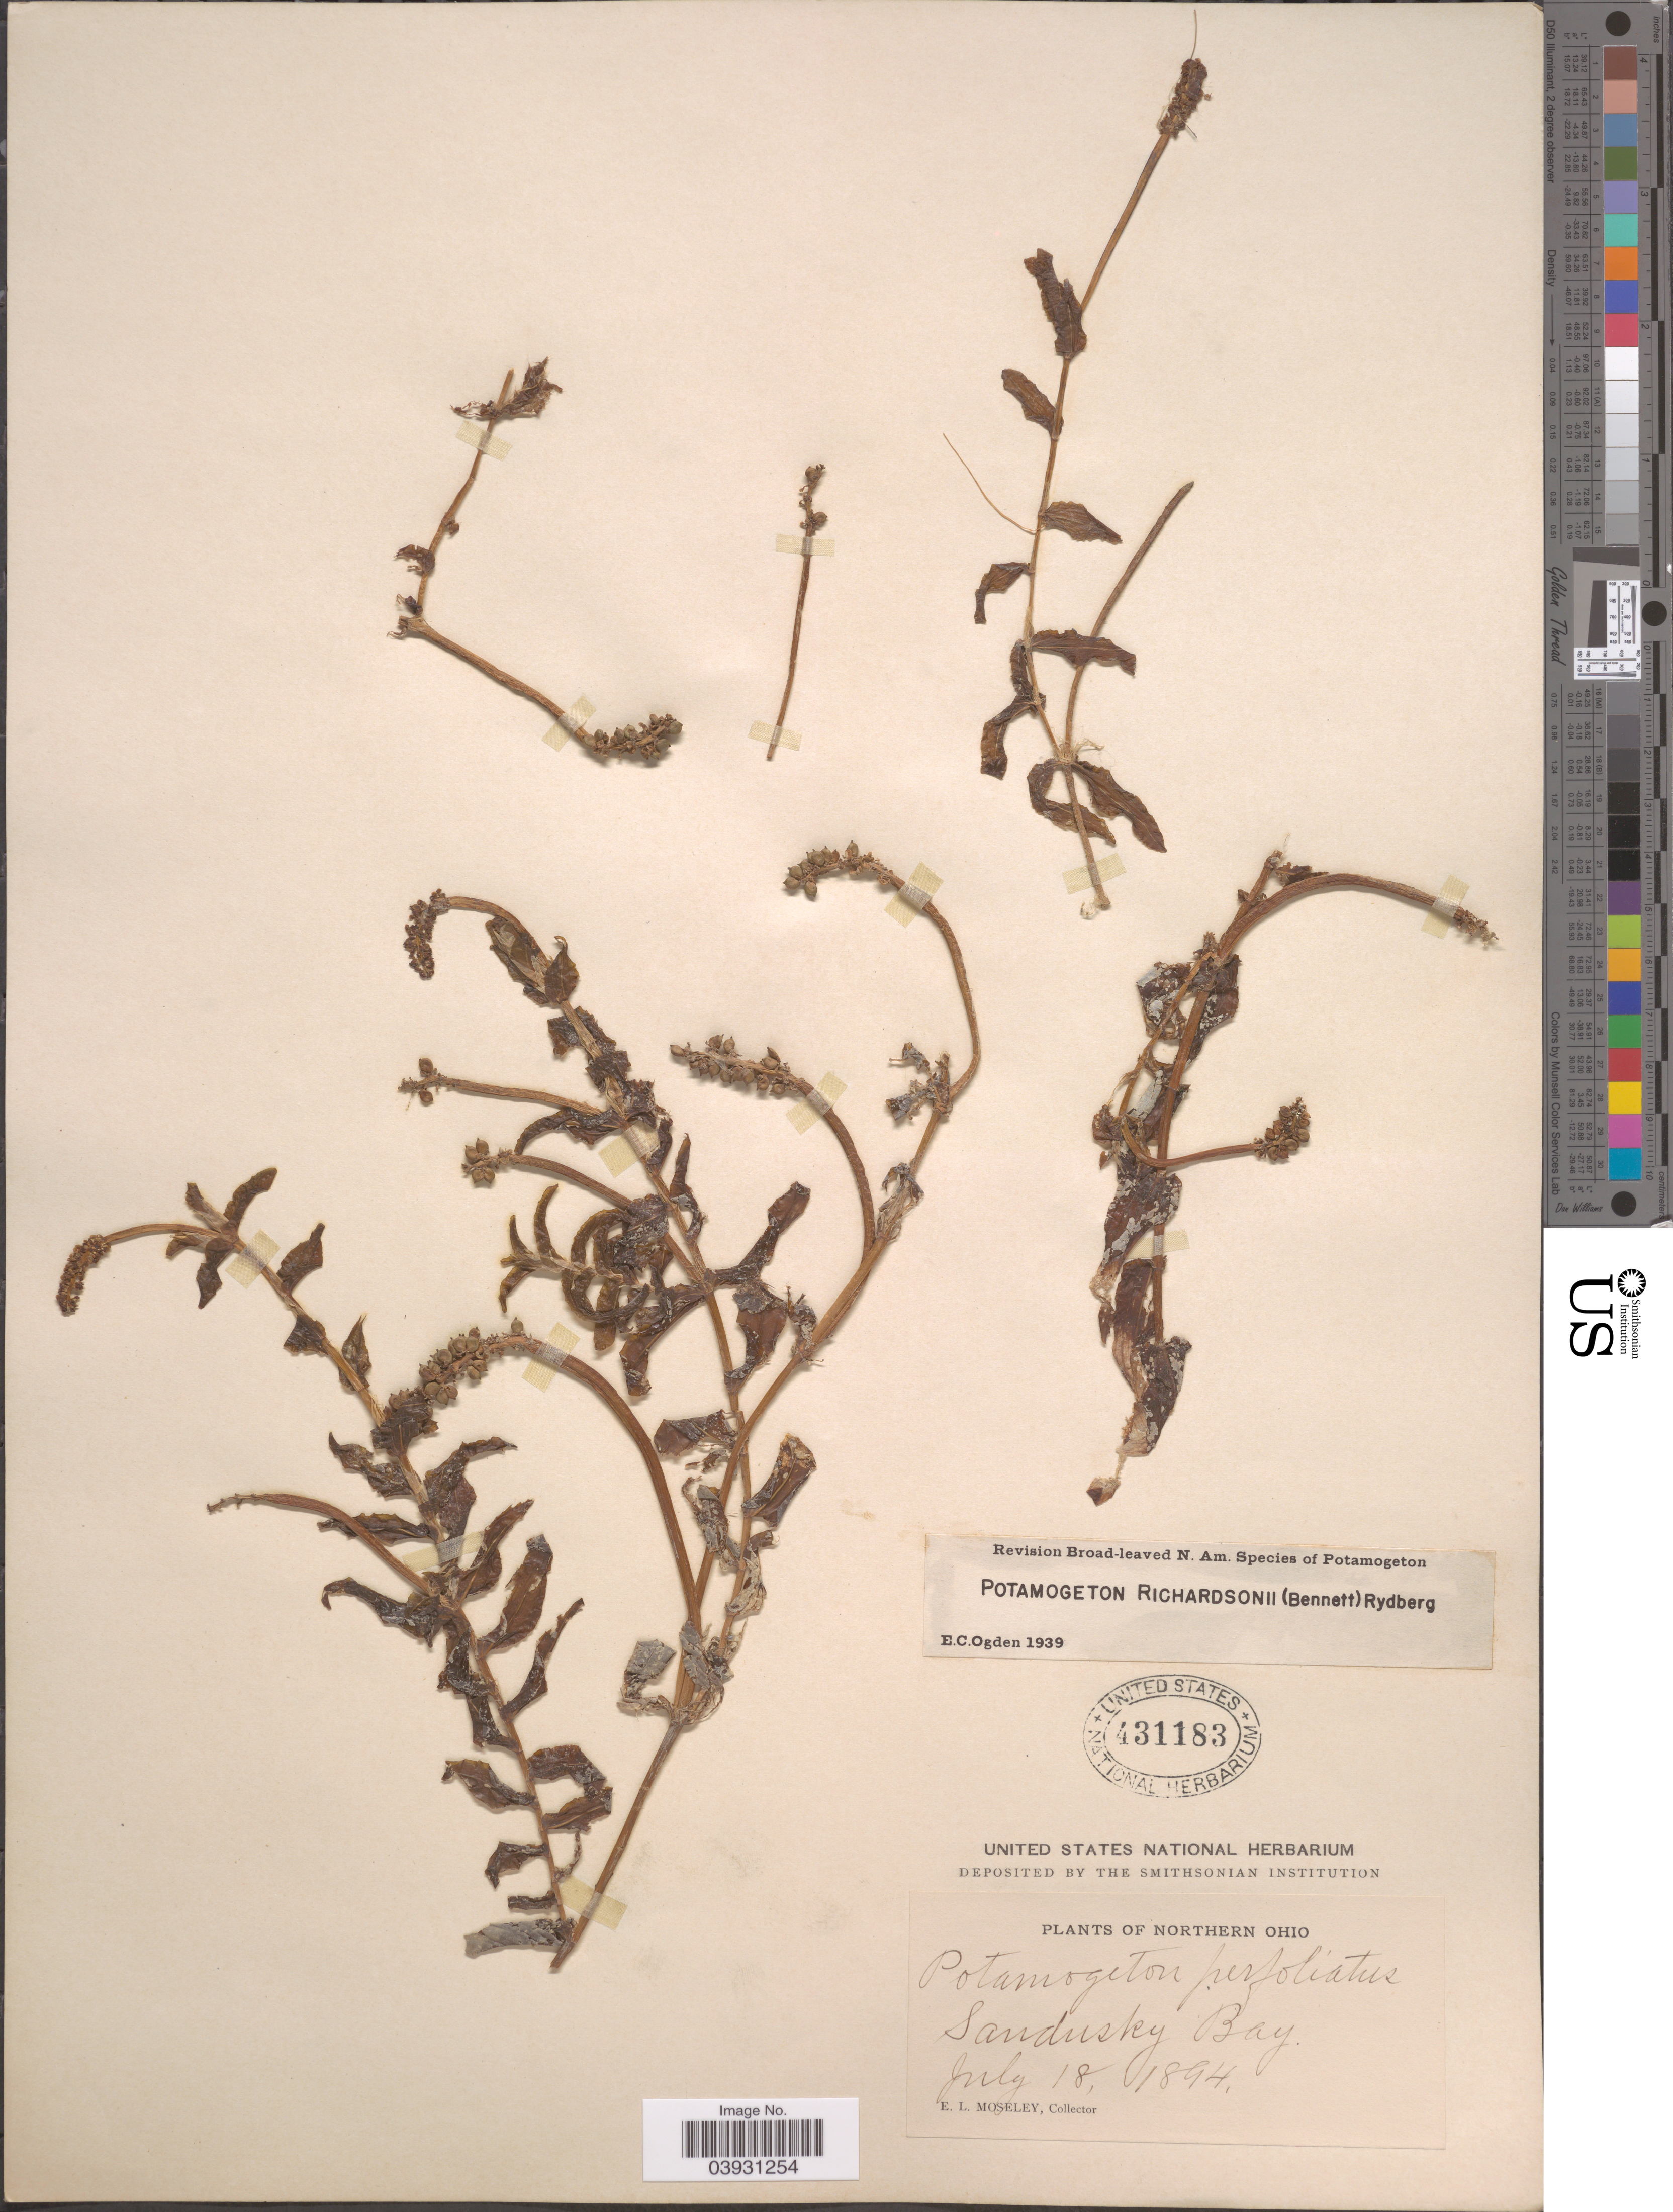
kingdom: Plantae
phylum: Tracheophyta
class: Liliopsida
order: Alismatales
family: Potamogetonaceae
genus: Potamogeton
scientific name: Potamogeton richardsonii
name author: (A.W. Benn.) Rydb.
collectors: E. Moseley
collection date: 1894-07-18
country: United States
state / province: Ohio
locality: Northern Ohio. Sandusky Bay.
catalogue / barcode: US 431183